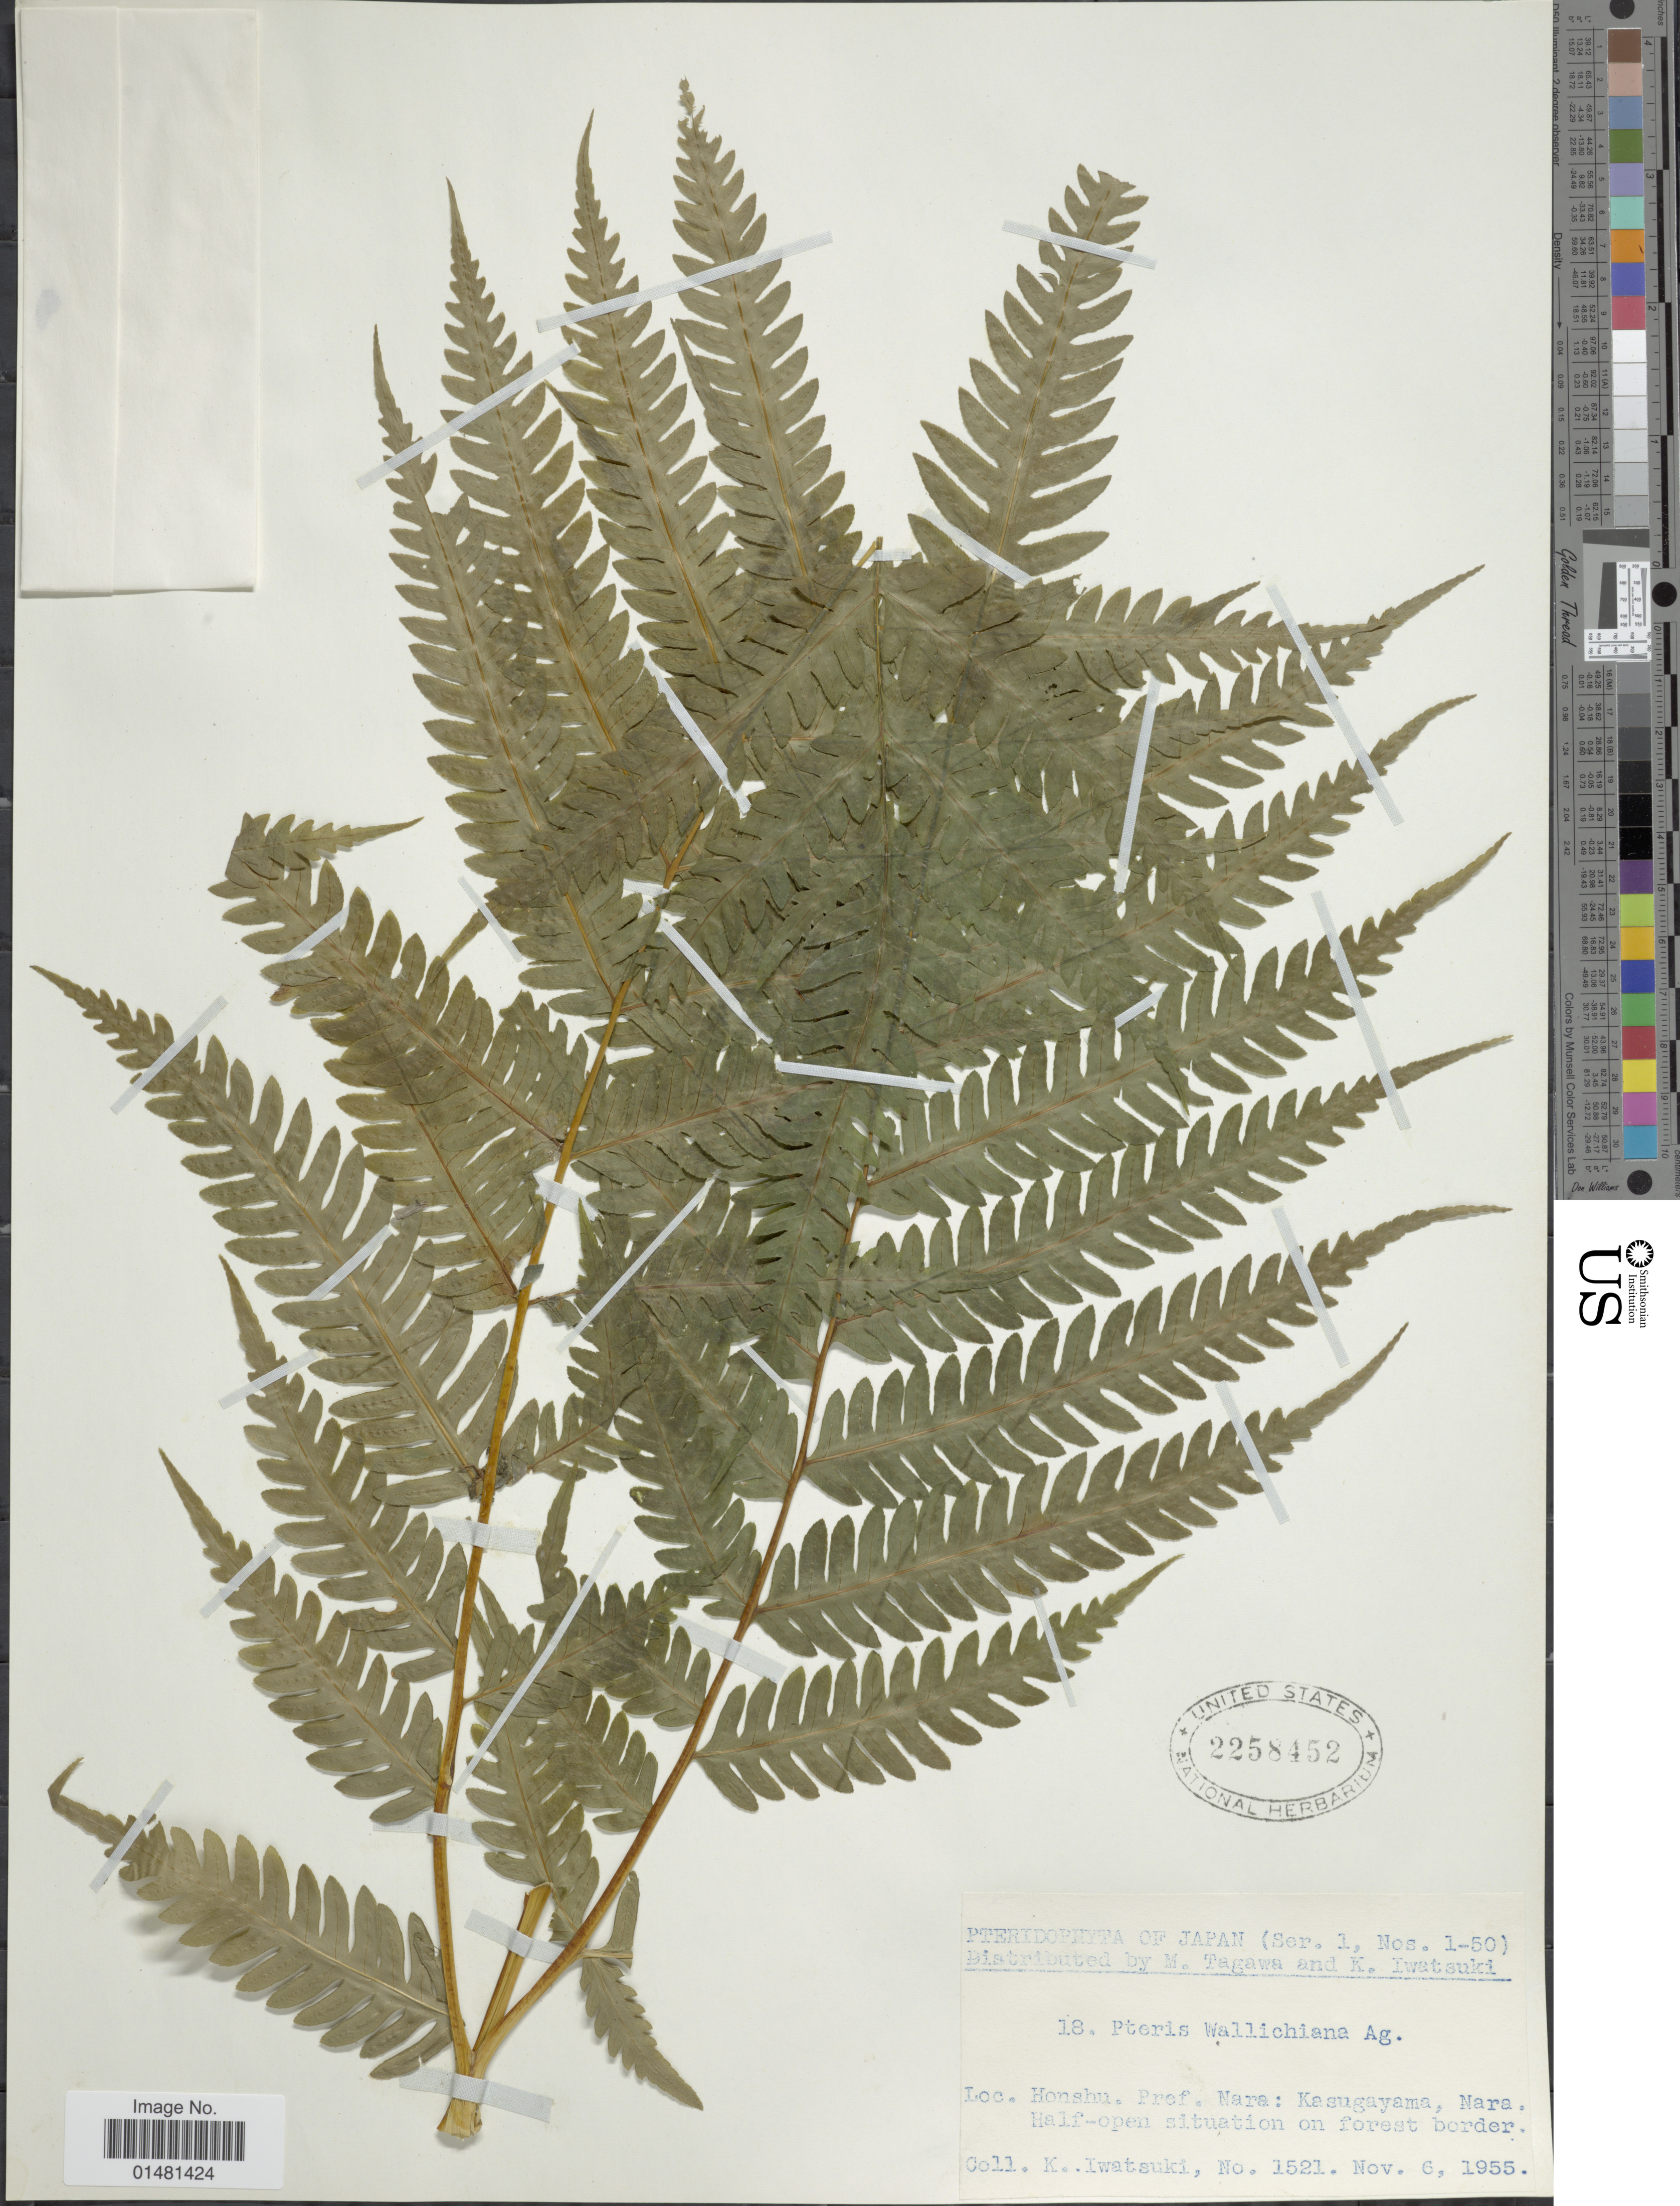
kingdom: Plantae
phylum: Tracheophyta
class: Polypodiopsida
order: Polypodiales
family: Pteridaceae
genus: Pteris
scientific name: Pteris wallichiana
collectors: K. Iwatsuki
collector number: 1521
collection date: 1955-11-06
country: Japan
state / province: Nara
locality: Honshu Pref Nara: Kasugayama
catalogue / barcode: US 2258452